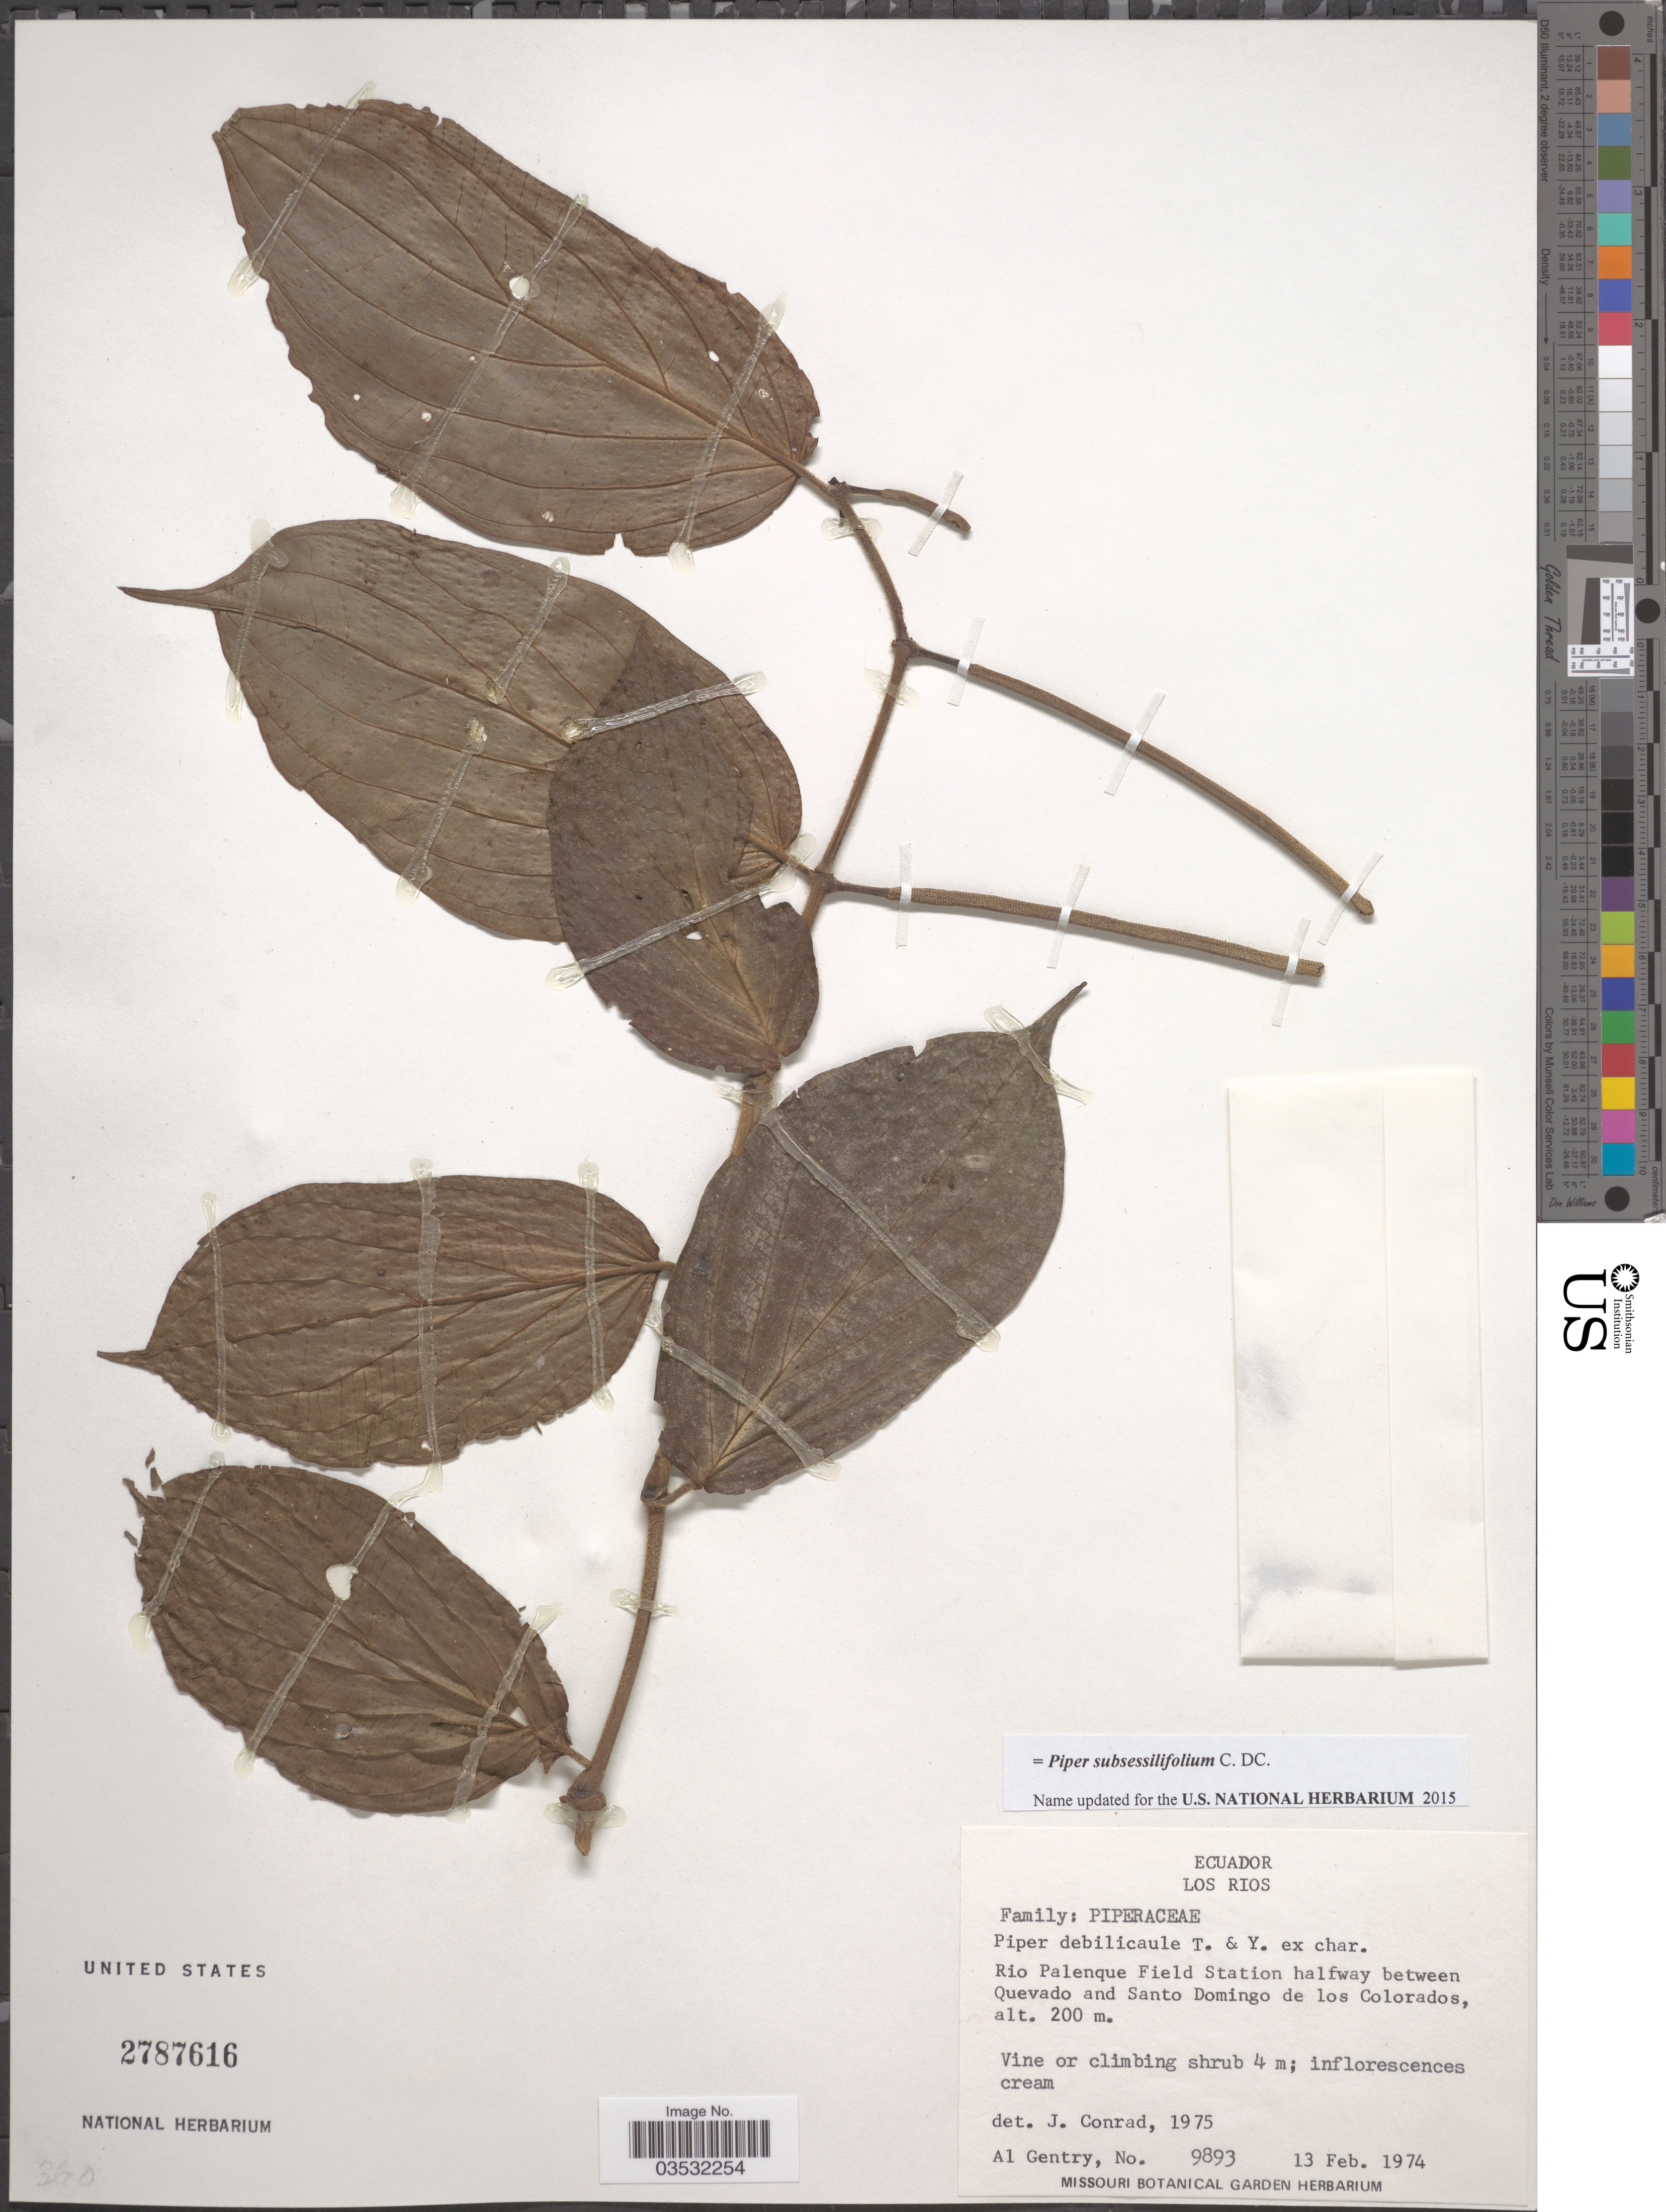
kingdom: Plantae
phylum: Tracheophyta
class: Magnoliopsida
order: Piperales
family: Piperaceae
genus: Piper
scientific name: Piper subsessifolium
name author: C. DC.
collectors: A. H. Gentry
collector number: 9893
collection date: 1974-02-13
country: Ecuador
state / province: Los Ríos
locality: Rio Palenque Field Station halfway between Quevado and Santo Domingo de los Colorados.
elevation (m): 200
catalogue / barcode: US 2787616